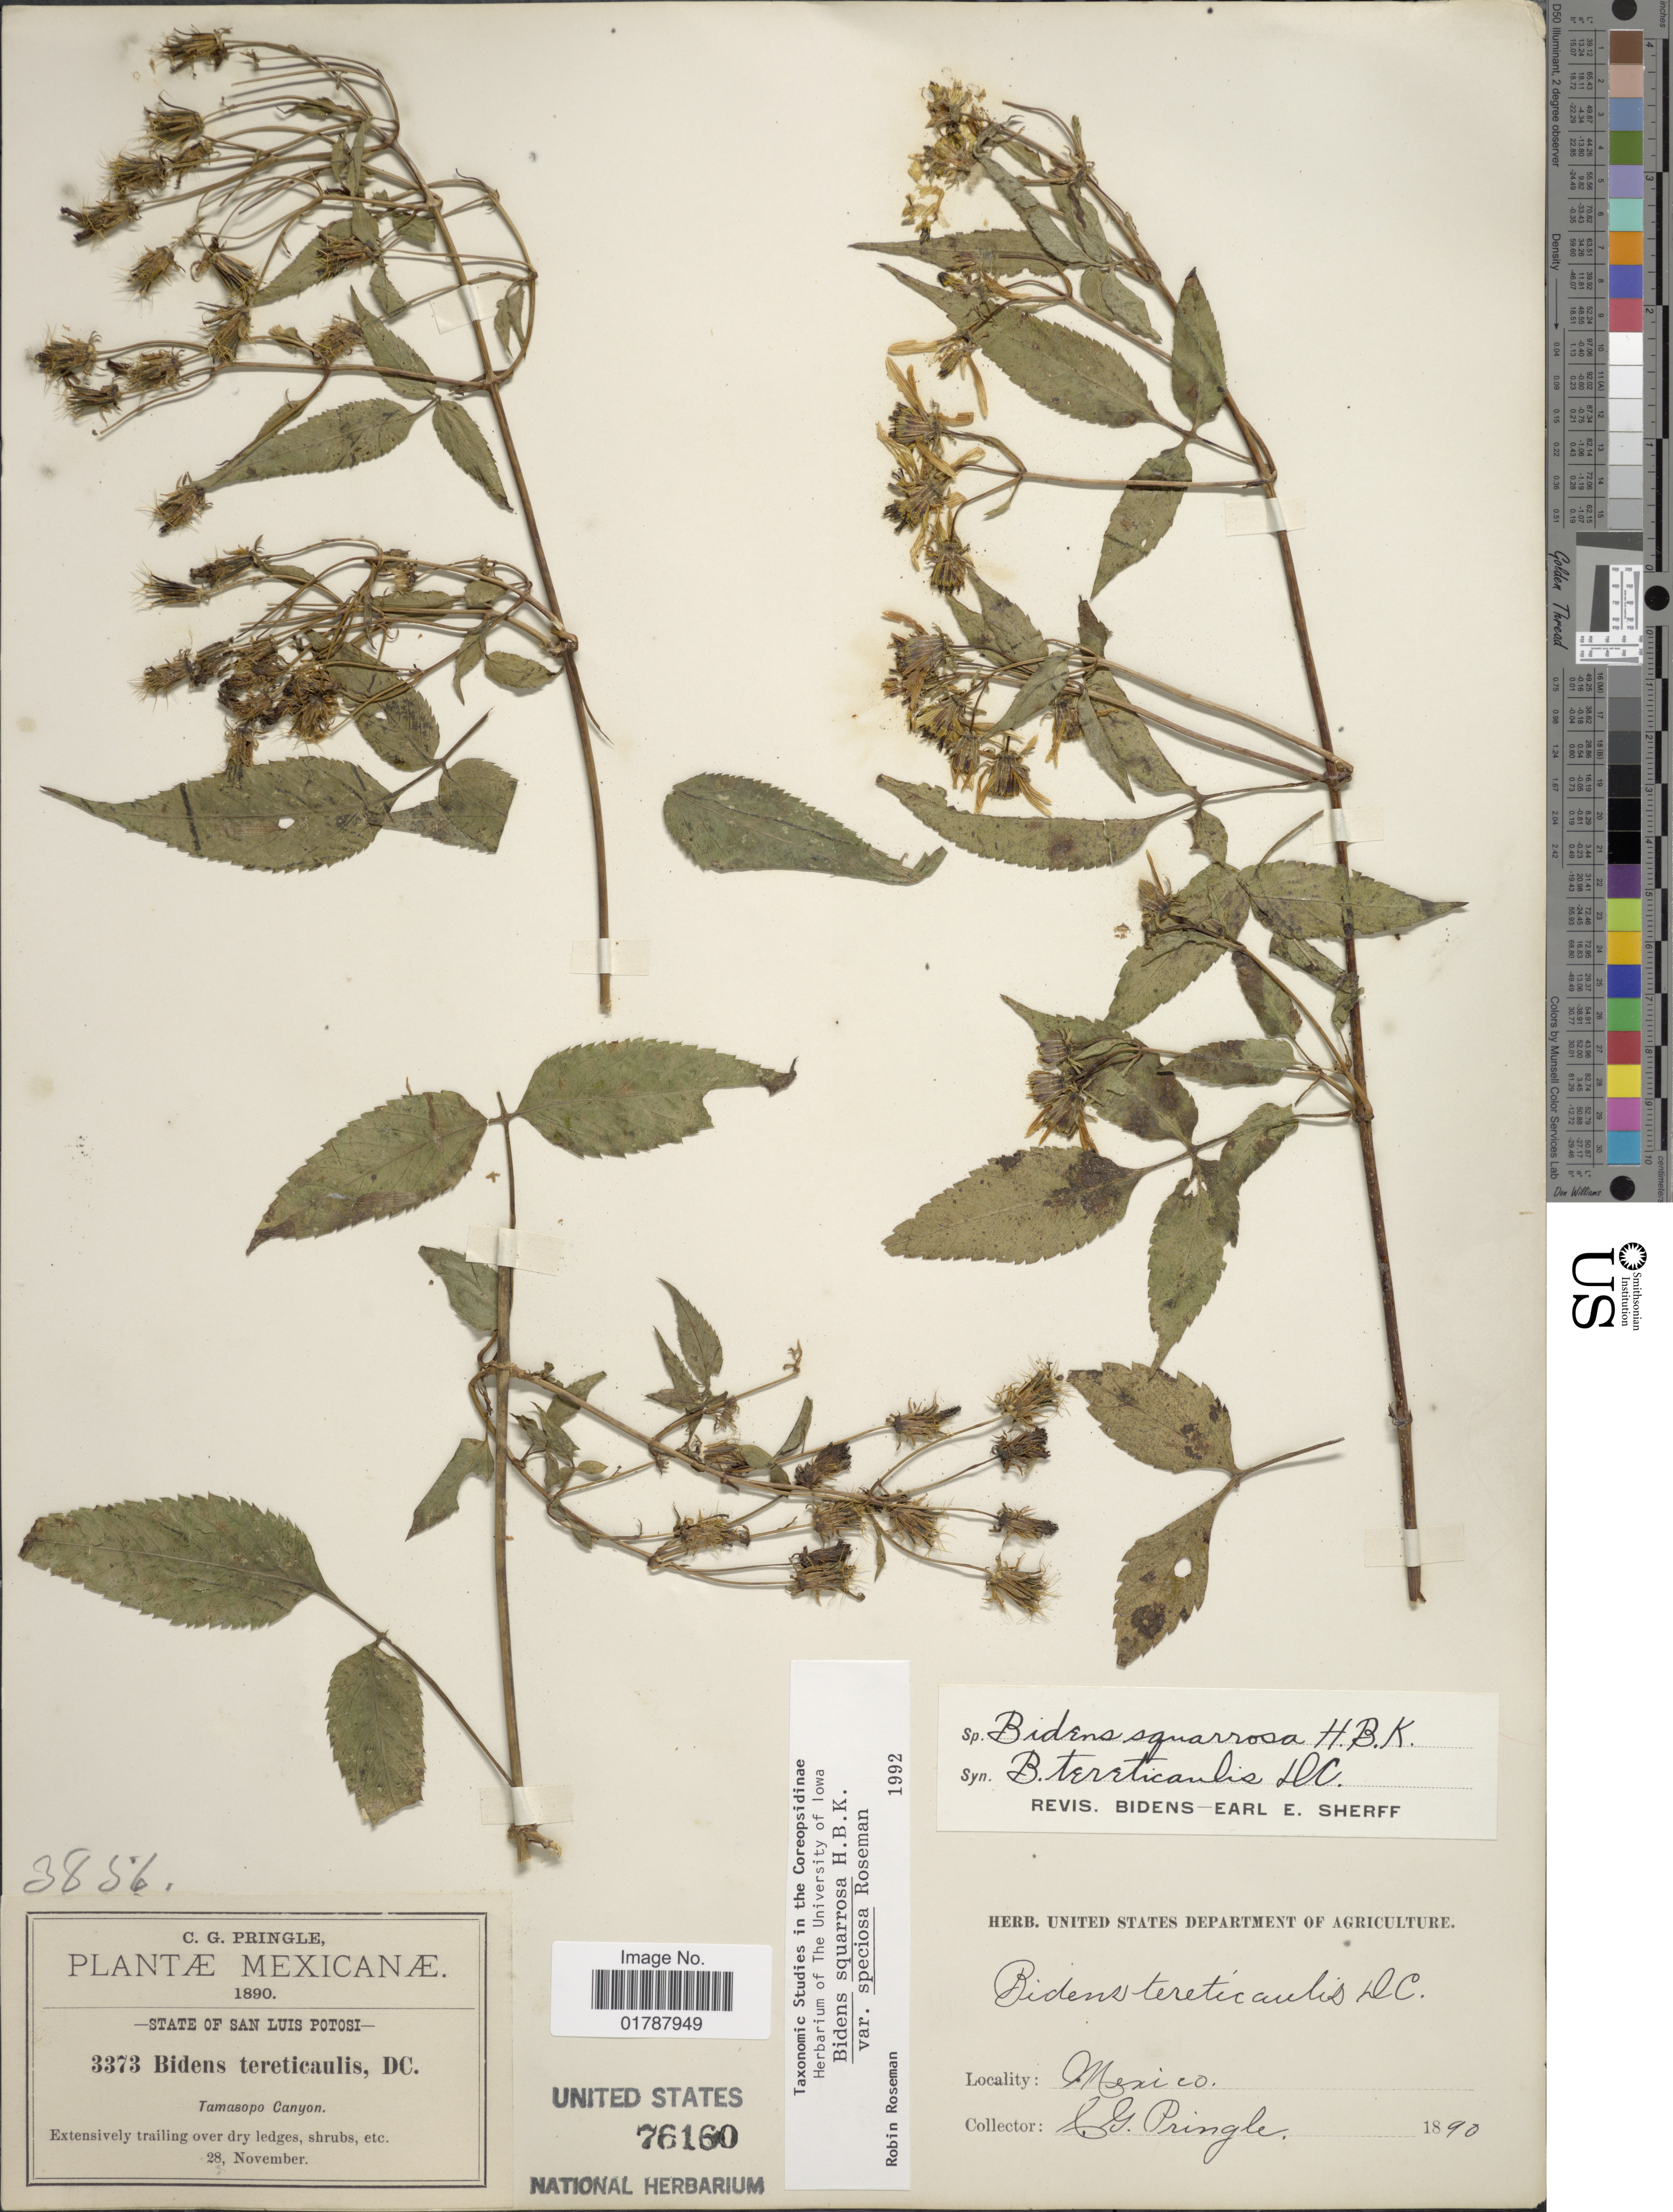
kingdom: Plantae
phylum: Tracheophyta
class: Magnoliopsida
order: Asterales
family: Asteraceae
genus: Bidens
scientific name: Bidens squarrosa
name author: Kunth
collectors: C. G. Pringle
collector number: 3373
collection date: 1890-11-28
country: Mexico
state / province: San Luis Potosí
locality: State of San Luis Potosi, Tamasopo Canyon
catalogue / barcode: US 76160